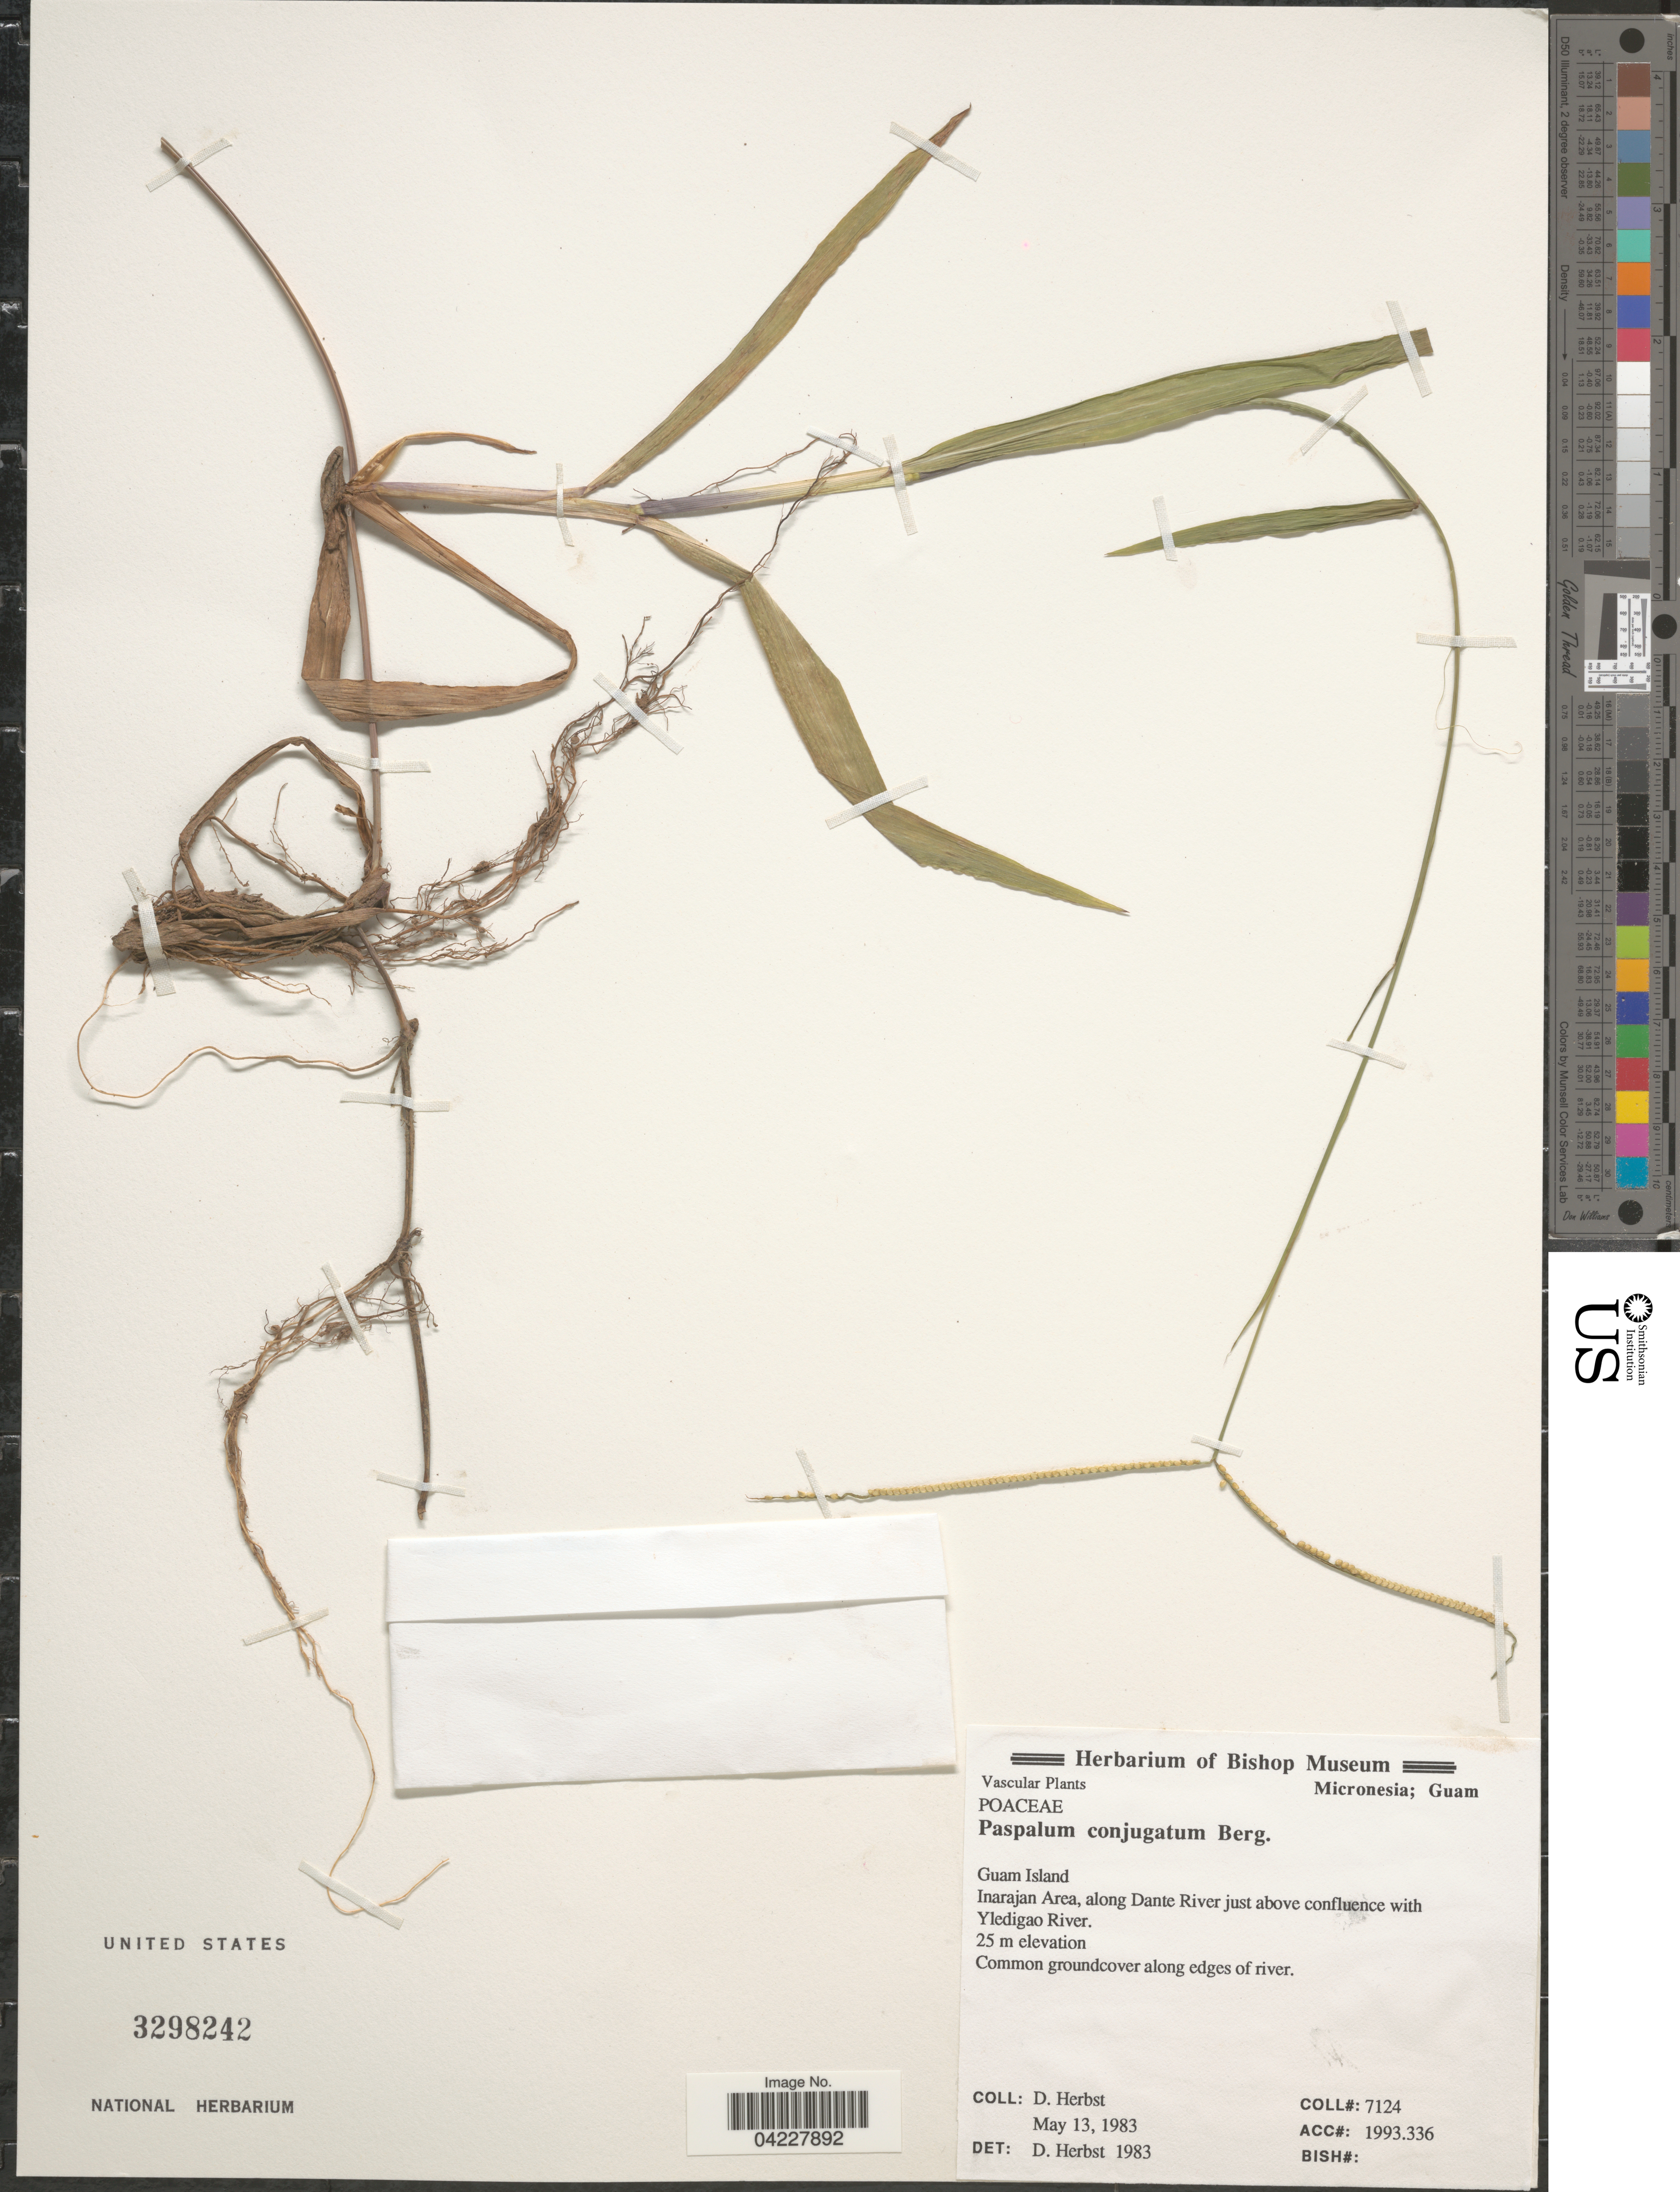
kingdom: Plantae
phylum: Tracheophyta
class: Liliopsida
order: Poales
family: Poaceae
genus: Paspalum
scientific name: Paspalum conjugatum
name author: P.J. Bergius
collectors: D. Herbst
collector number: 7124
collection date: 1983-05-13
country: Guam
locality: Micronesia. Guam Island. Inarajan Area, along Dante River just above confluence with Yledigao River.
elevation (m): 25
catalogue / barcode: US 3298242